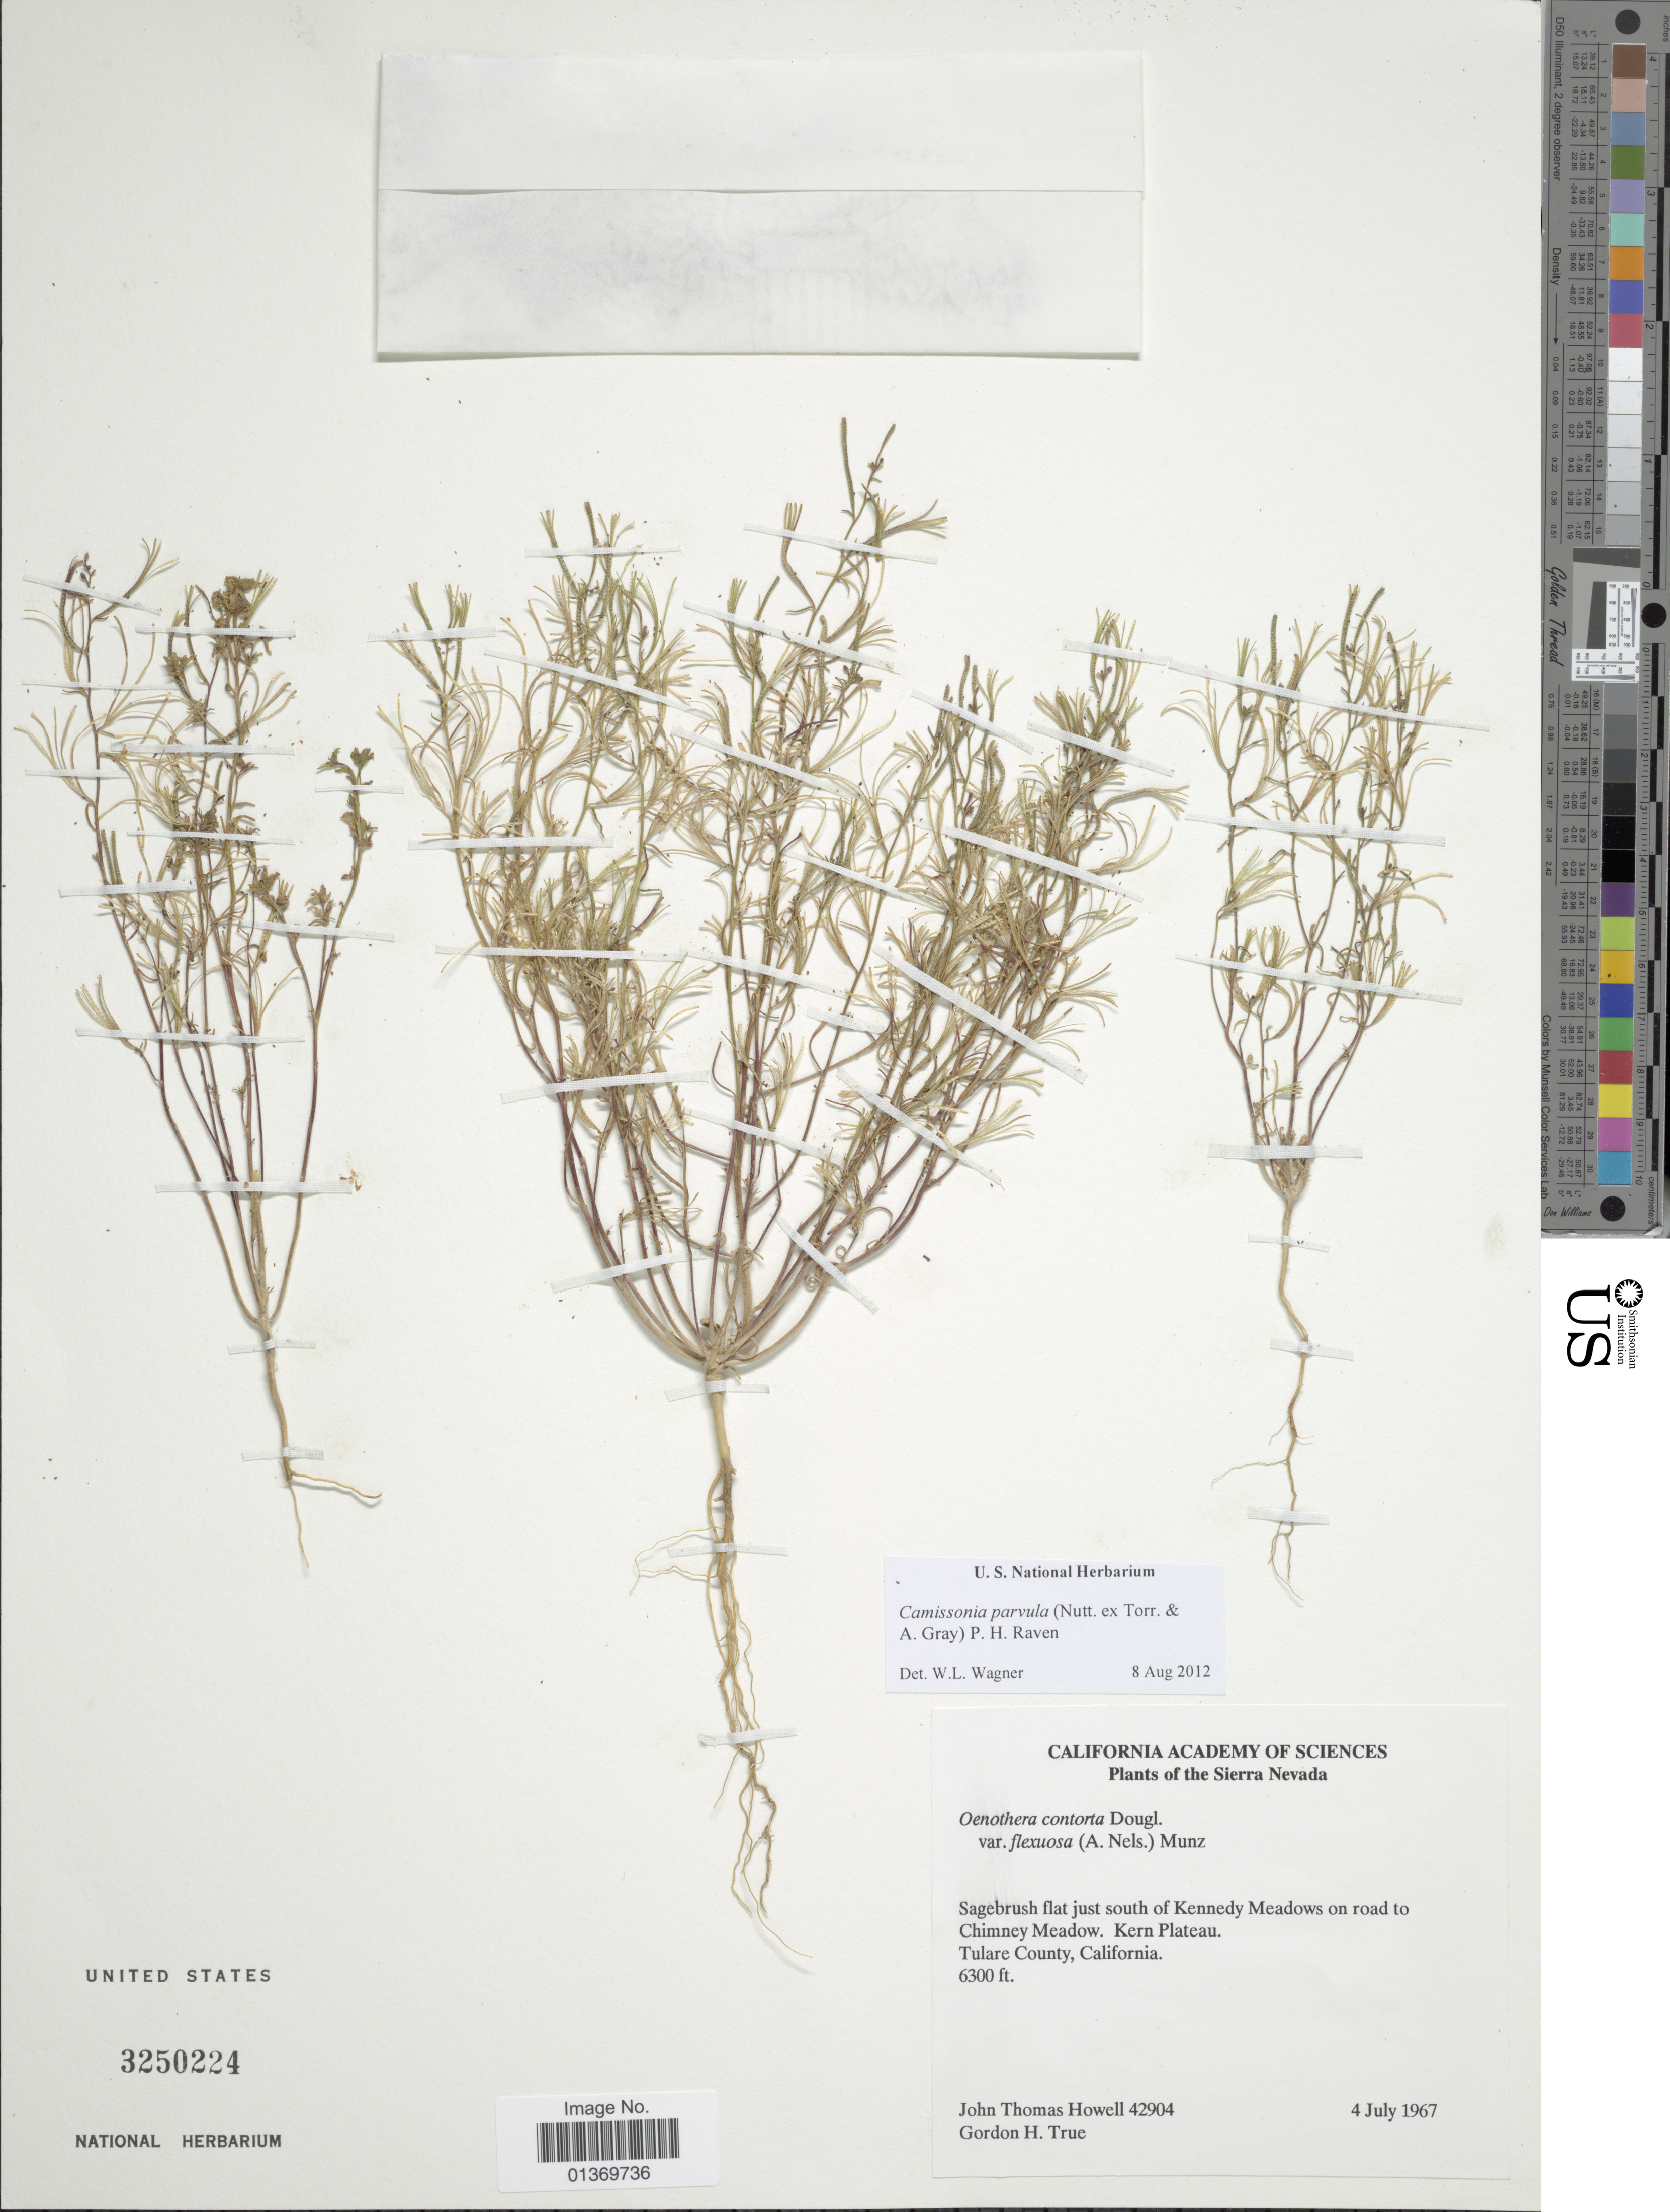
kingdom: Plantae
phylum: Tracheophyta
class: Magnoliopsida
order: Myrtales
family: Onagraceae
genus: Camissonia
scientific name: Camissonia parvula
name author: (Nutt. ex Torr. &) P.H. Raven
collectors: J. T. Howell & G. H. True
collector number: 42904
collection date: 1967-07-04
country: United States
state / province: California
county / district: Tulare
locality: Sierra Nevada, Sagebrush flat just south of Kennedy Meadows on road to Chimney Meadow, Kern Plateau, Tulare County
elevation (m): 1920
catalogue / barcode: US 3250224